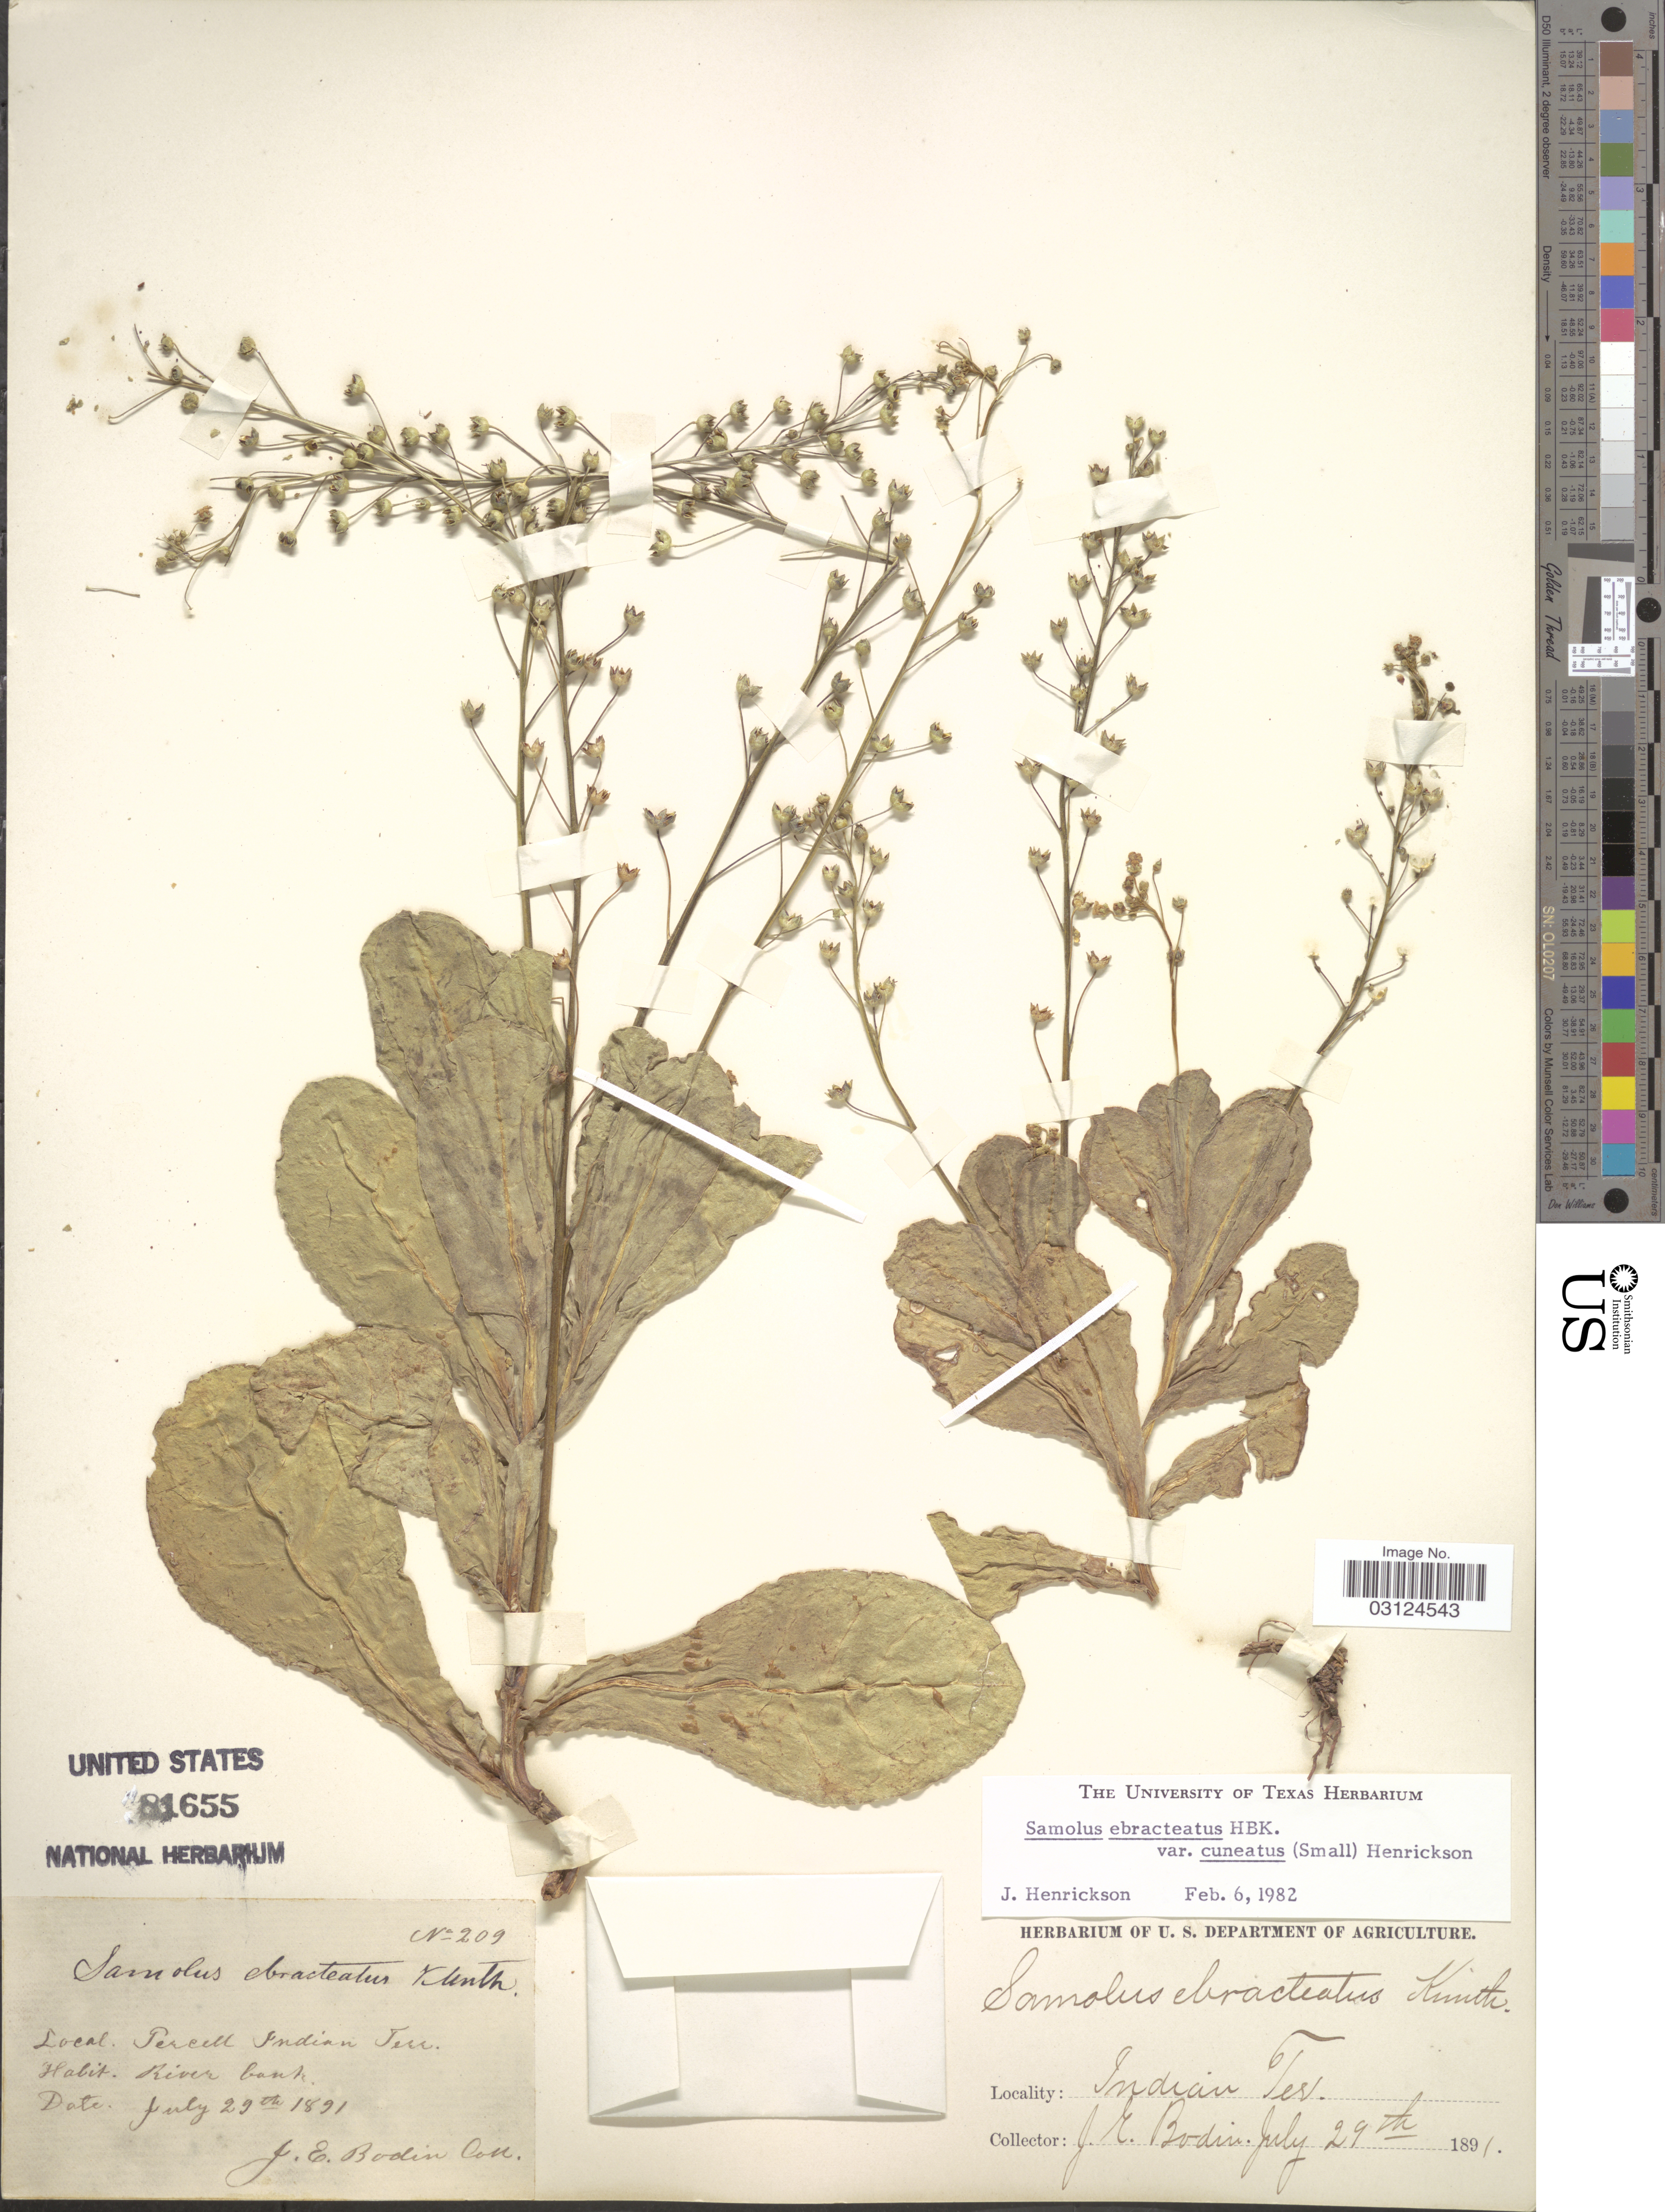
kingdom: Plantae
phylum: Tracheophyta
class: Magnoliopsida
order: Ericales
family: Primulaceae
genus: Samolus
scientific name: Samolus ebracteatus subsp. cuneatus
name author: (Small) R. Knuth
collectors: J. E. Bodin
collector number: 209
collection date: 1891-07-29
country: United States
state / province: Oklahoma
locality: Percell Indian Terr., River bank.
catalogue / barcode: US 81655